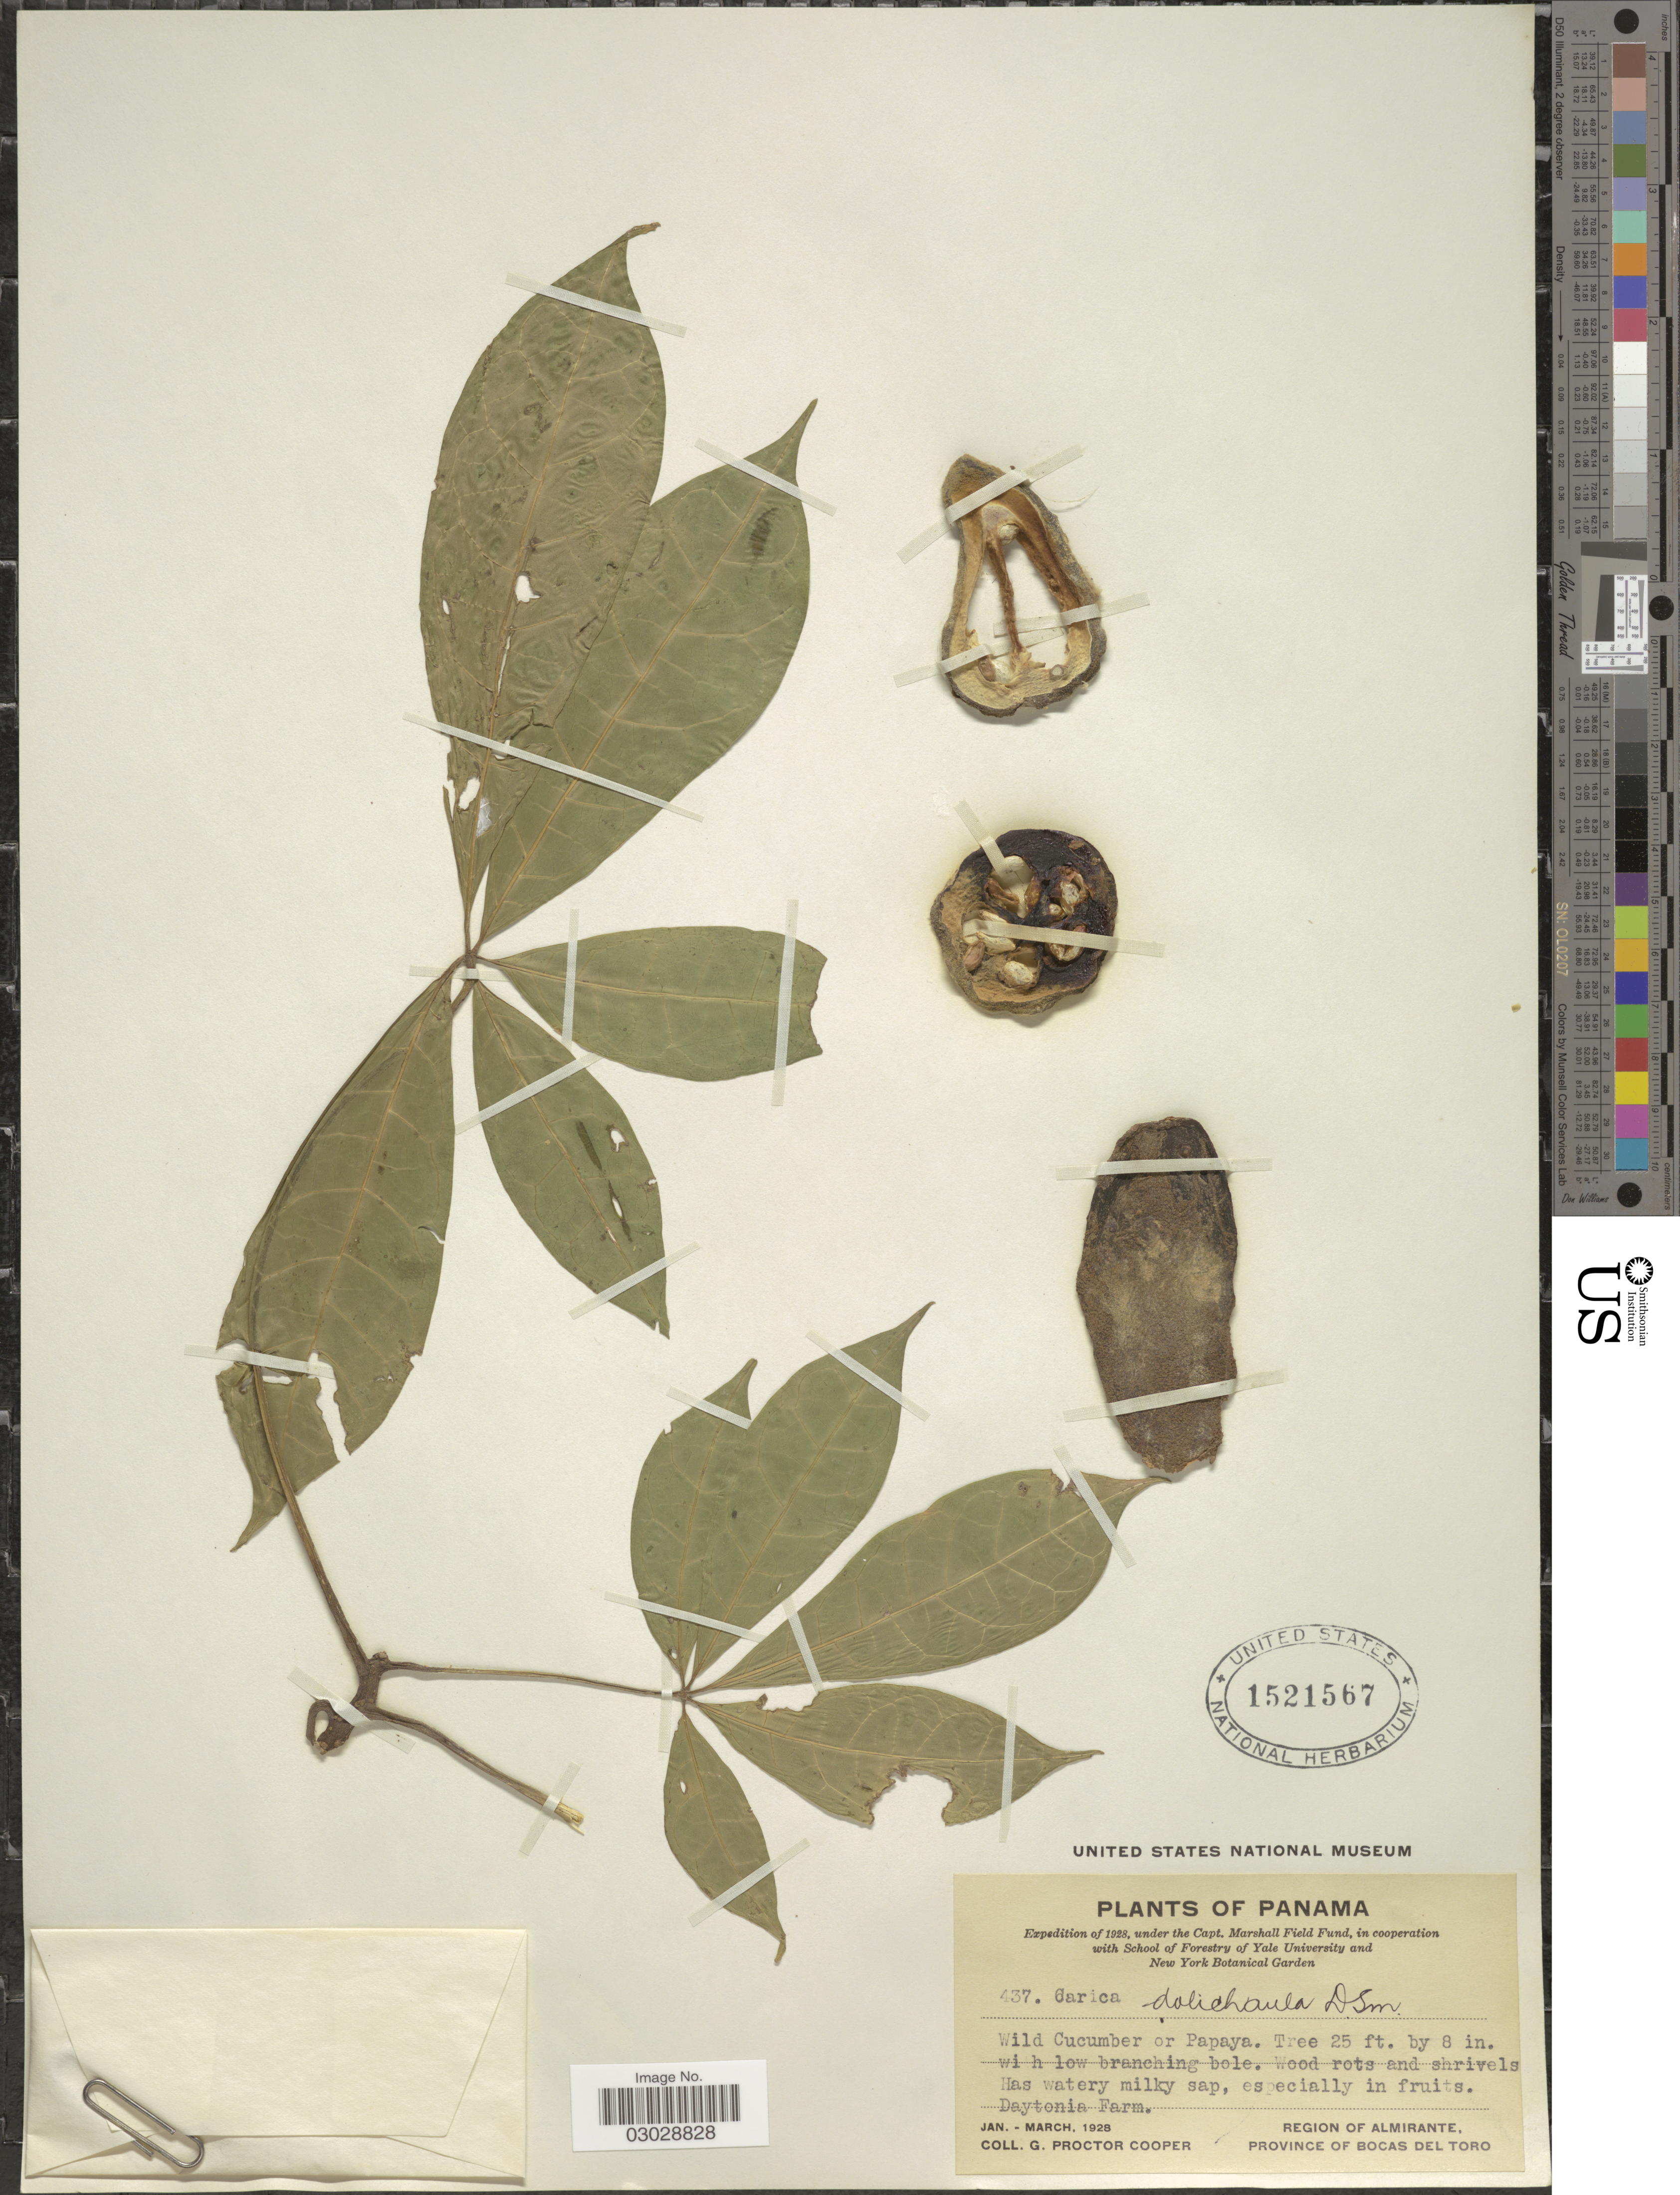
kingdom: Plantae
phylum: Tracheophyta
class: Magnoliopsida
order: Brassicales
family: Caricaceae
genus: Jacaratia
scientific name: Jacaratia dolichaula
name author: (Donn. Sm.) Woodson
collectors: G. Cooper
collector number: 437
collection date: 1928-01/1928-03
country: Panama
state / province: Bocas del Toro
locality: Daytonia Farm. Region of Almirante.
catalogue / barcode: US 1521567